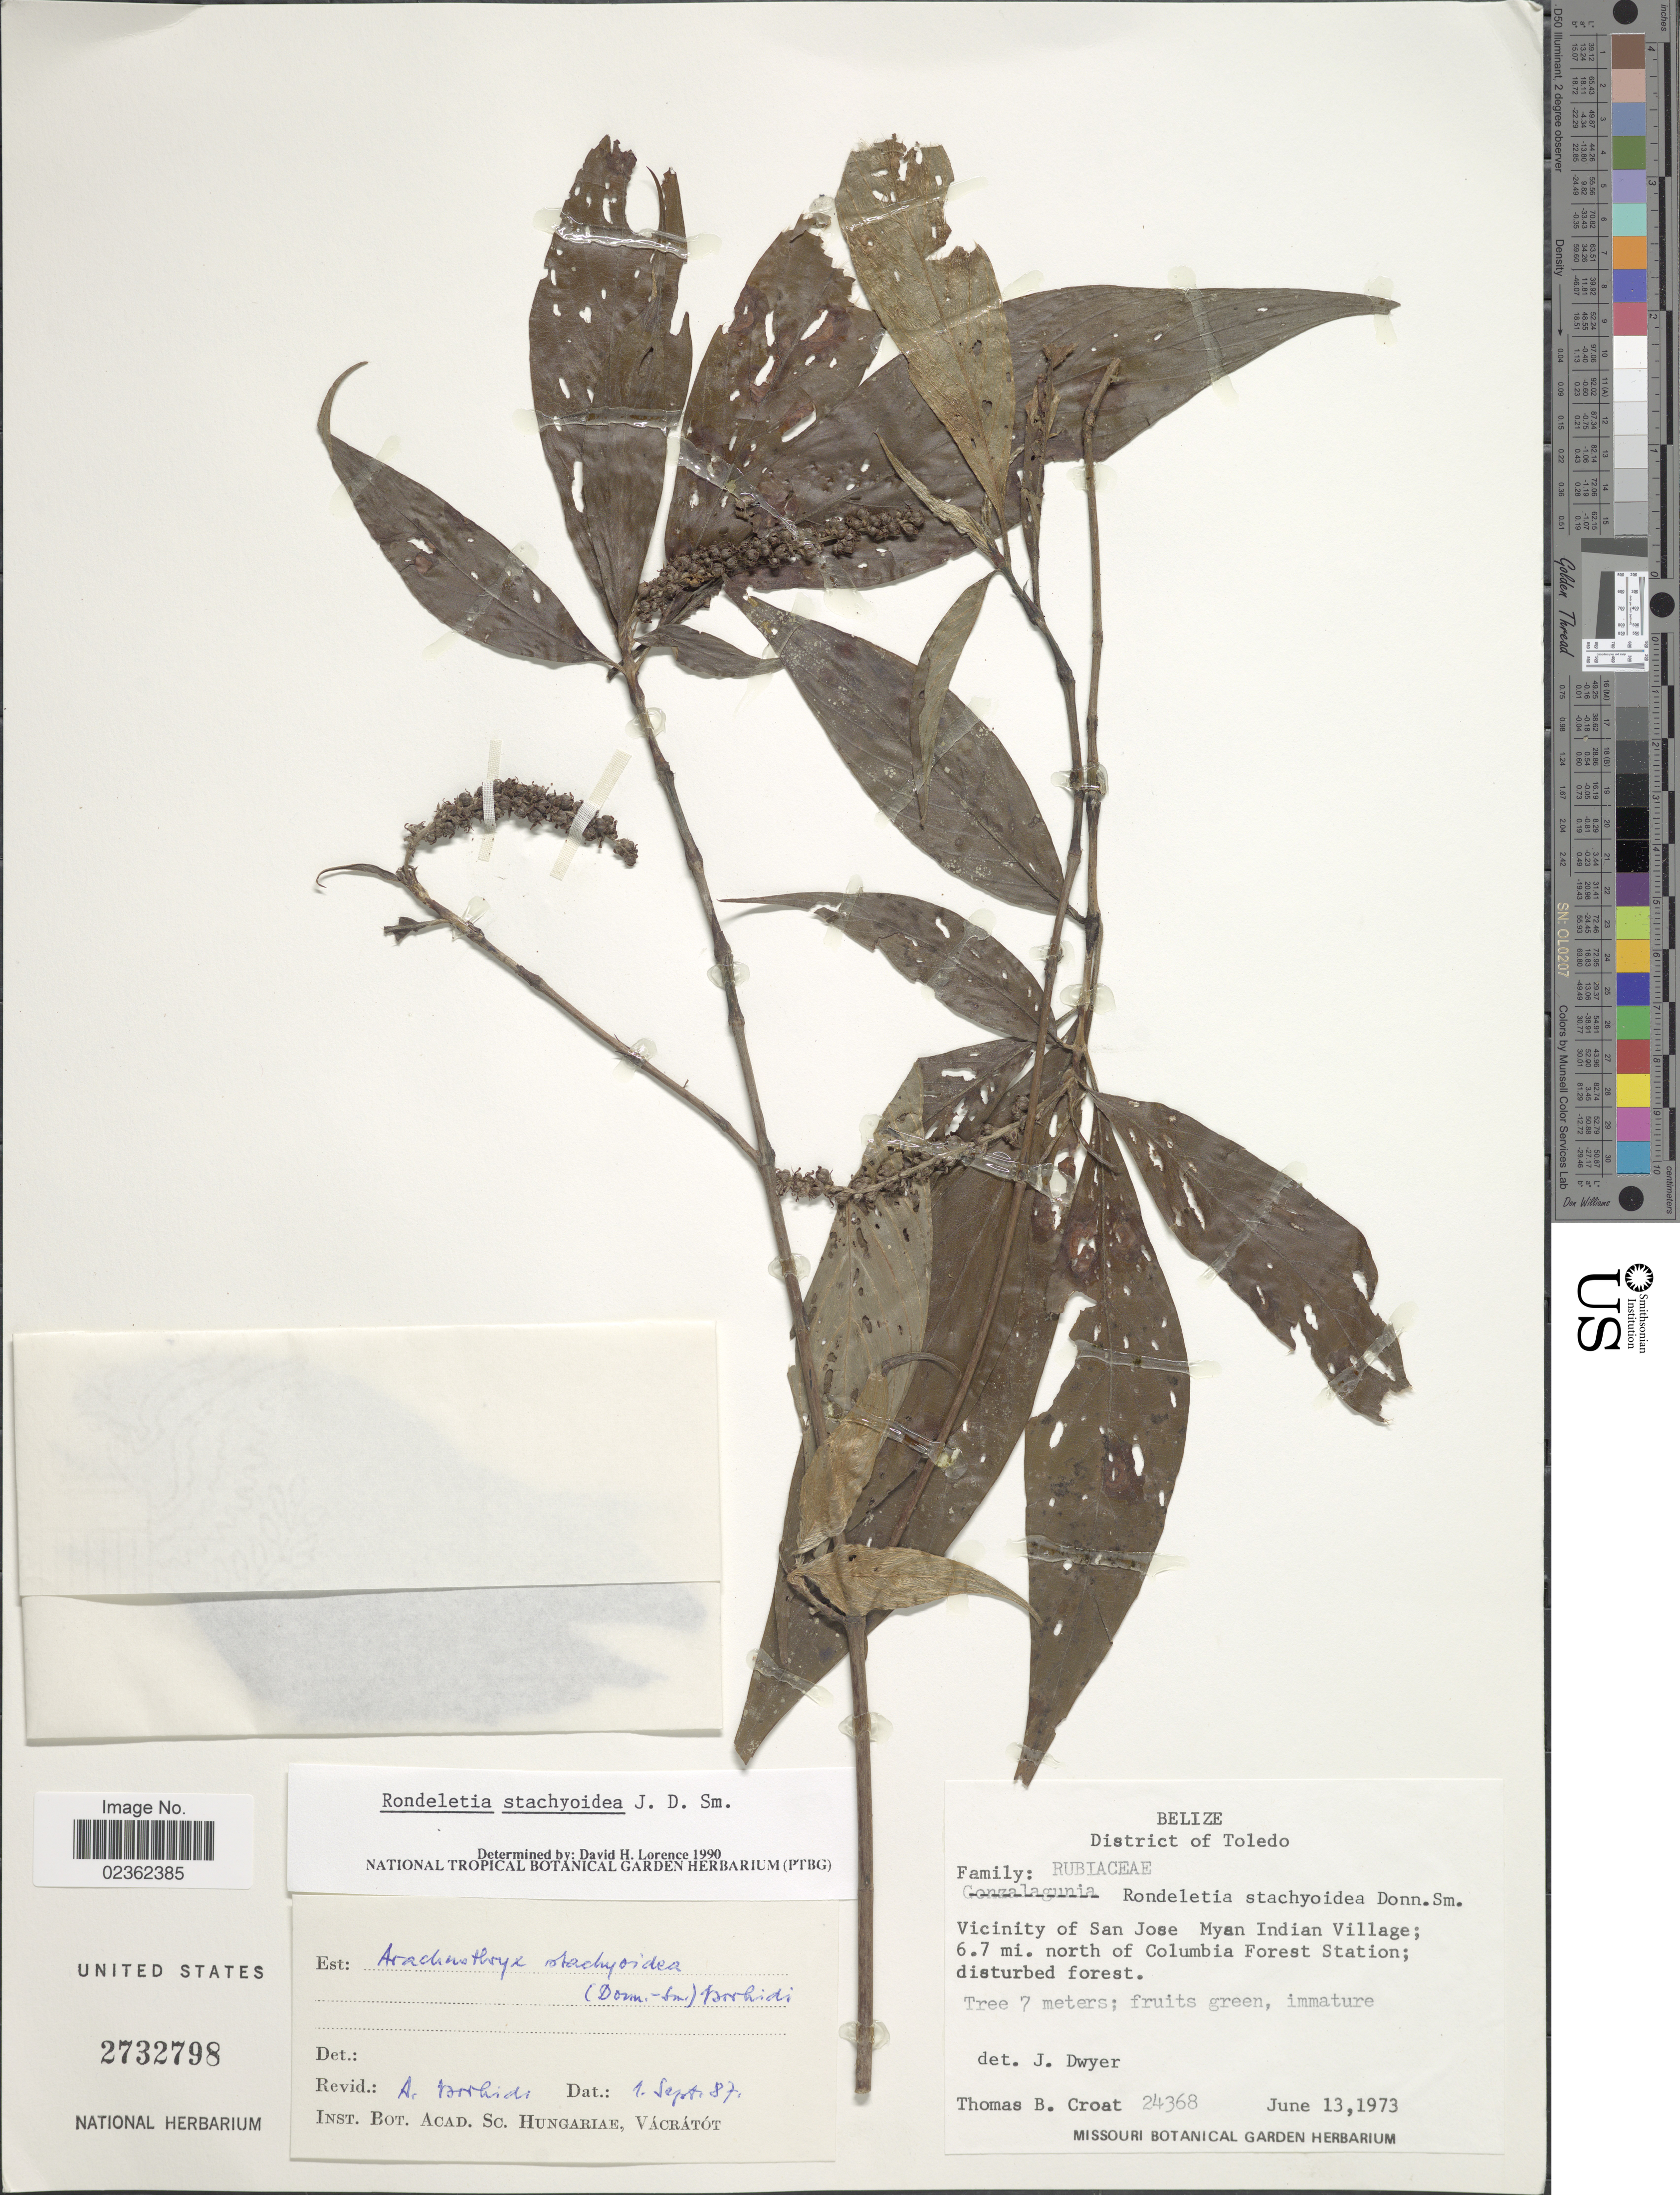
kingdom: Plantae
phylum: Tracheophyta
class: Magnoliopsida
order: Gentianales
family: Rubiaceae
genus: Arachnothryx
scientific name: Arachnothryx stachyoidea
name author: (Donn. Sm.) Borhidi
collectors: T. B. Croat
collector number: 24368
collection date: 1973-06-13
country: Belize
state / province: Toledo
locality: Vicinity of San Jose Myan Indian Village; 6.7 mi. north of Columbia Forest Station.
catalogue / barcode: US 2732798